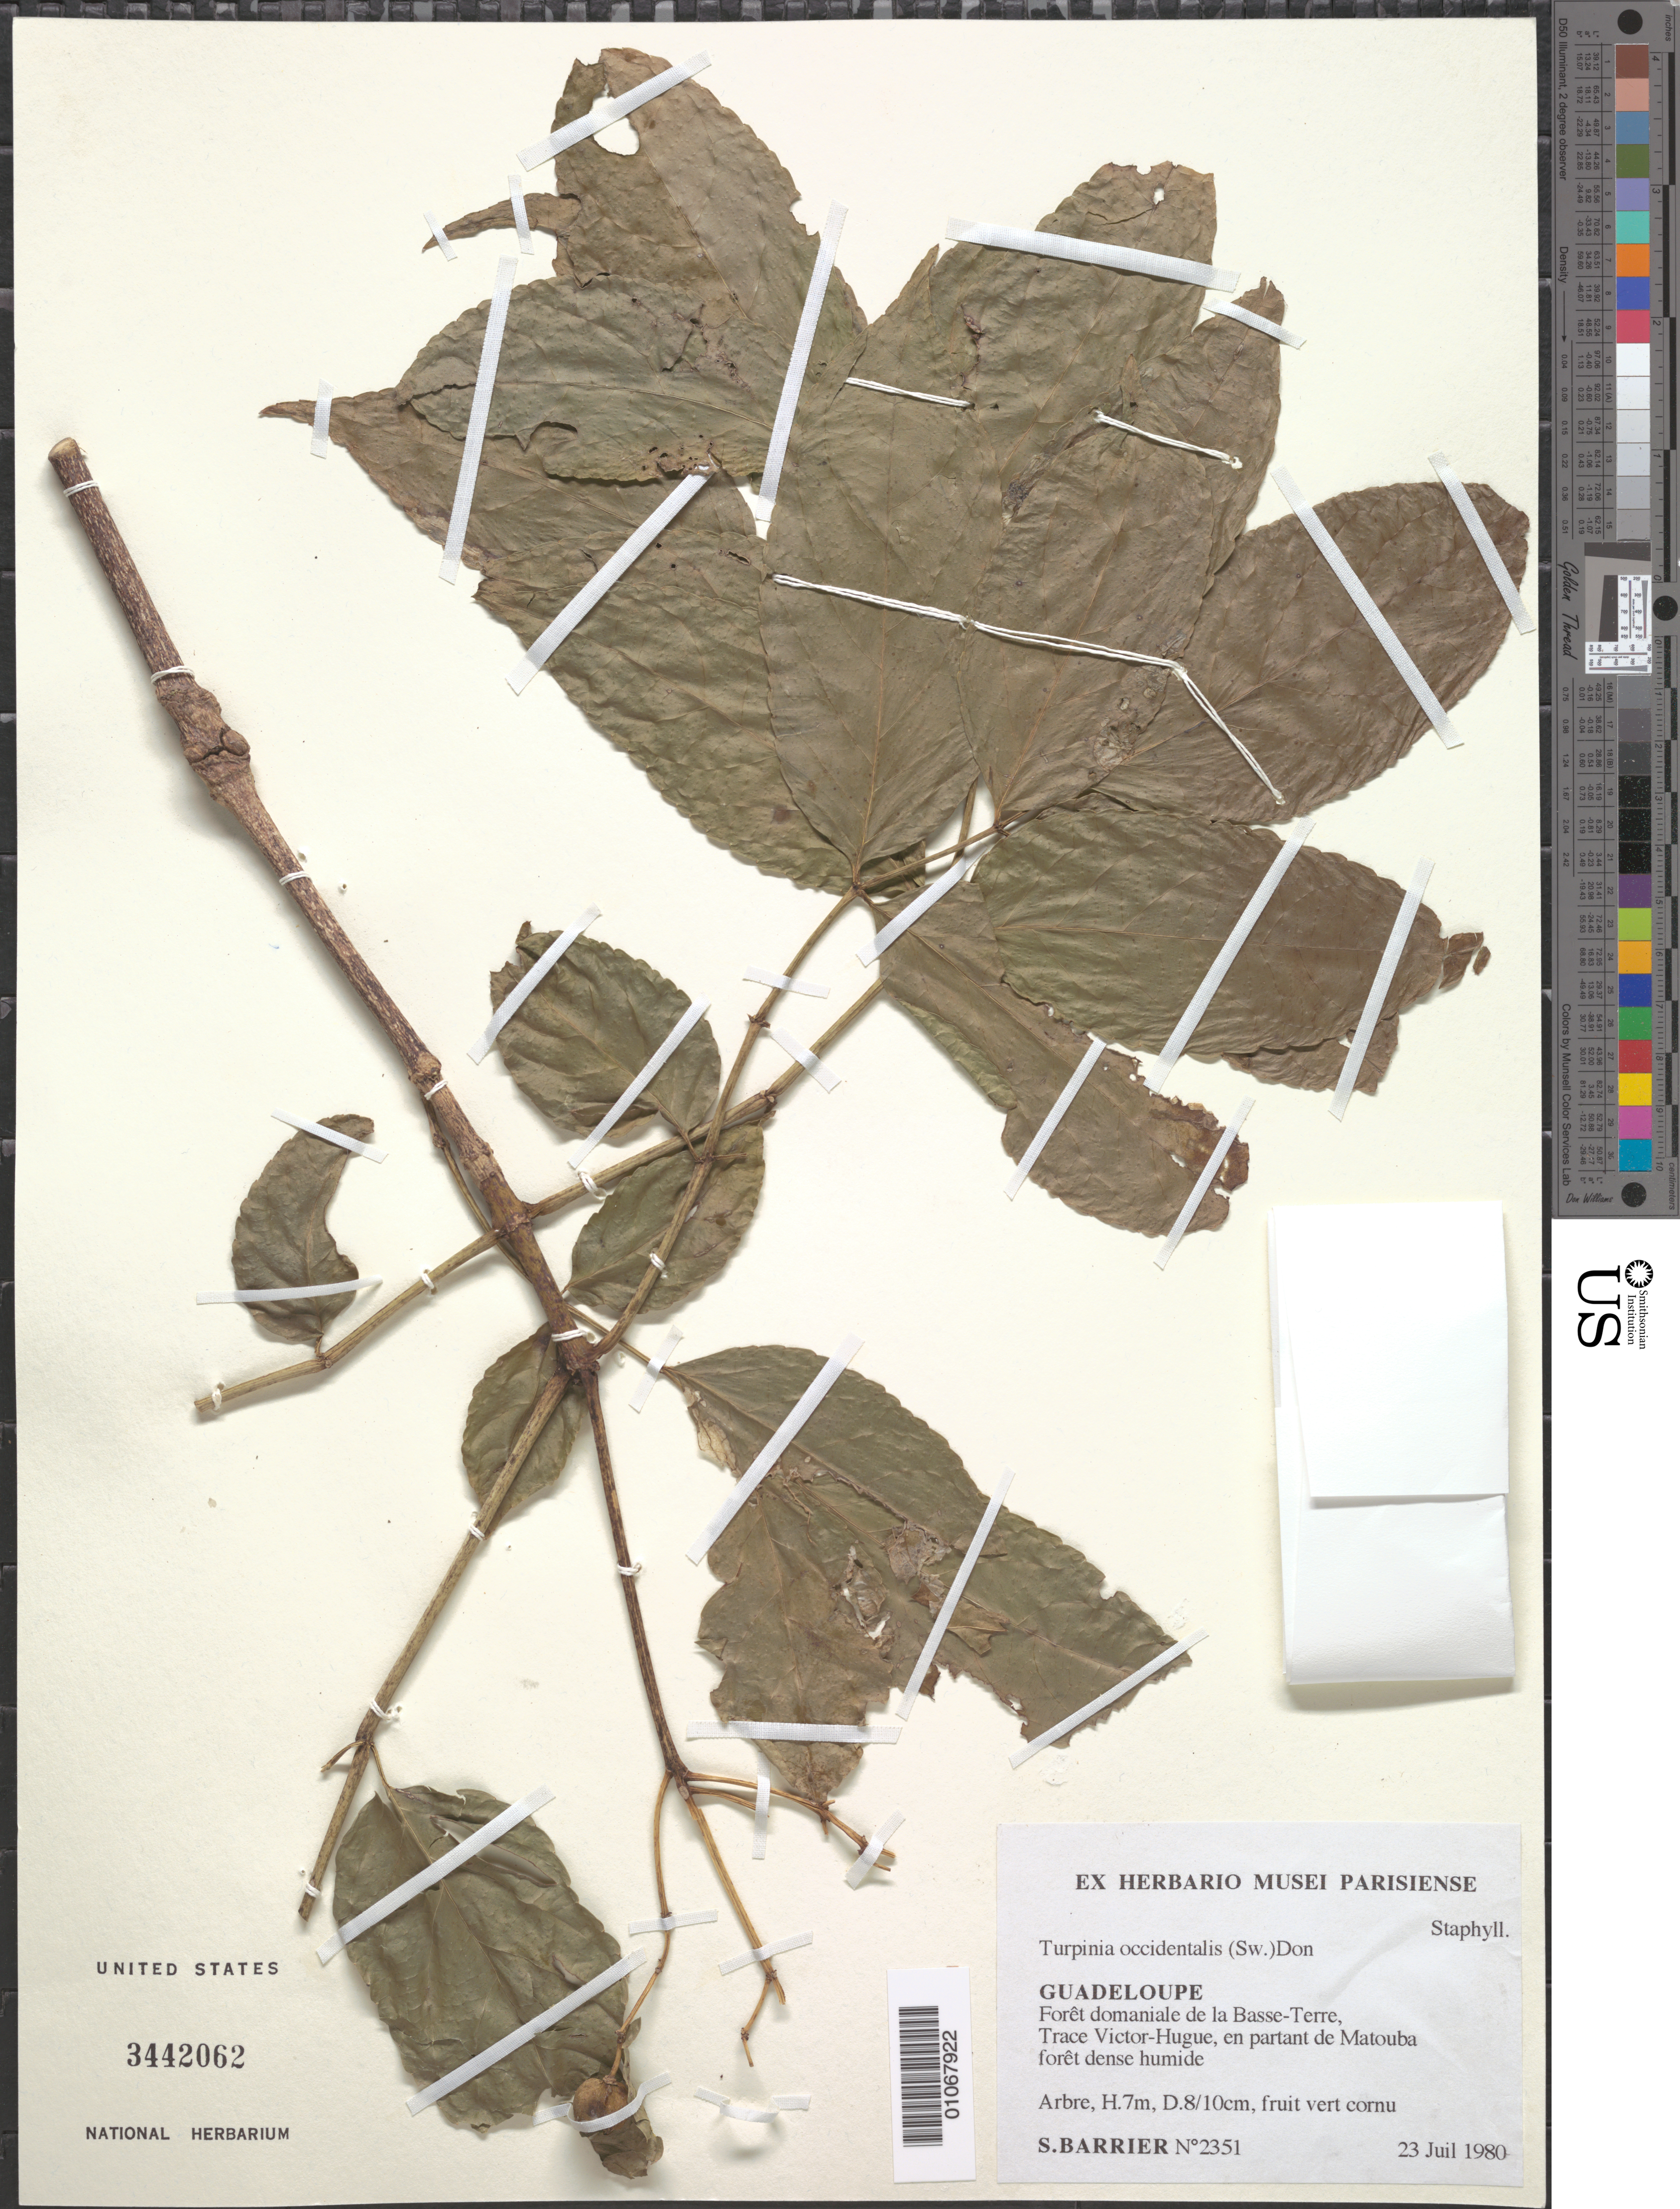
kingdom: Plantae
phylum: Tracheophyta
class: Magnoliopsida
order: Crossosomatales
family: Staphyleaceae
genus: Turpinia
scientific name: Turpinia occidentalis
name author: (Sw.) G. Don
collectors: S. Barrier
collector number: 2351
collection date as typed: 23 Jul 1980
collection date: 1980-07-23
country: Guadeloupe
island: Basse Terre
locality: Foret dominiale de la Basse-Terre, Trace Victor-Hugue, en partant de Matouba foret dense humide.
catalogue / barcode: US 3442062